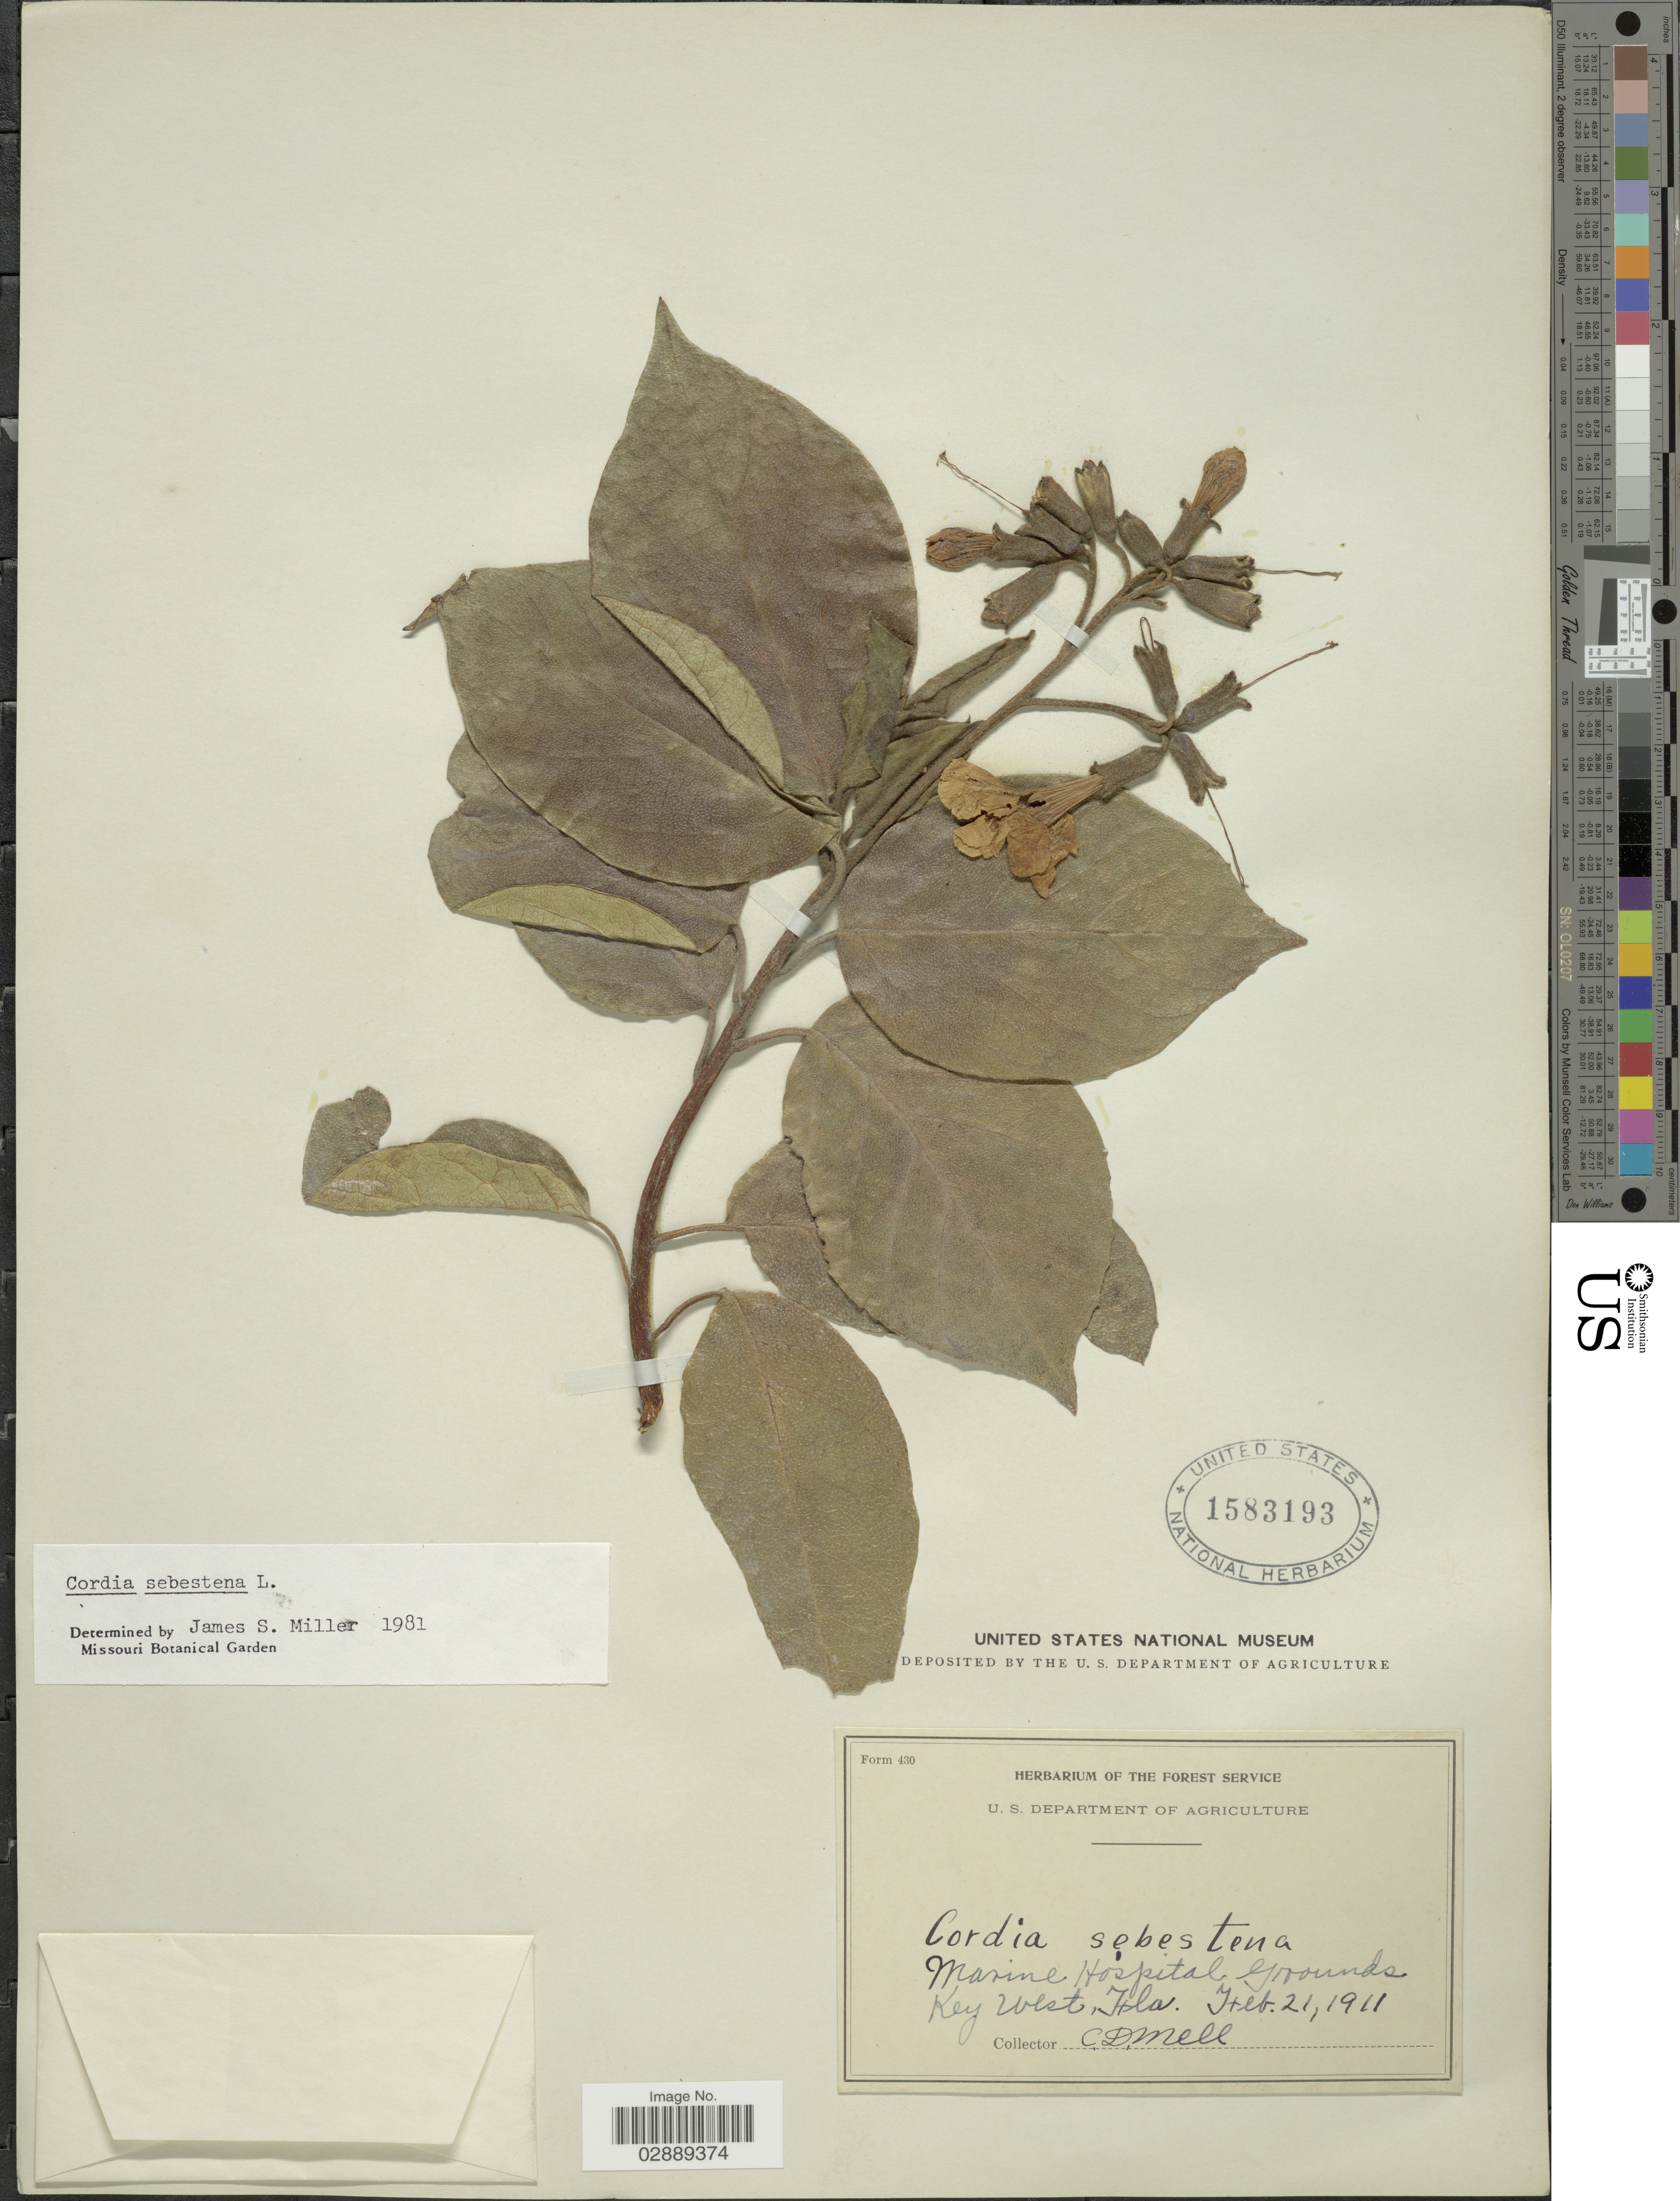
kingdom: Plantae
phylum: Tracheophyta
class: Magnoliopsida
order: Boraginales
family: Cordiaceae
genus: Cordia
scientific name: Cordia sebestena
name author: L.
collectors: C. D. Mell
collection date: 1911-02-21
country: United States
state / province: Florida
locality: Marine Hospital Grounds. Key West.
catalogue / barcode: US 1583193